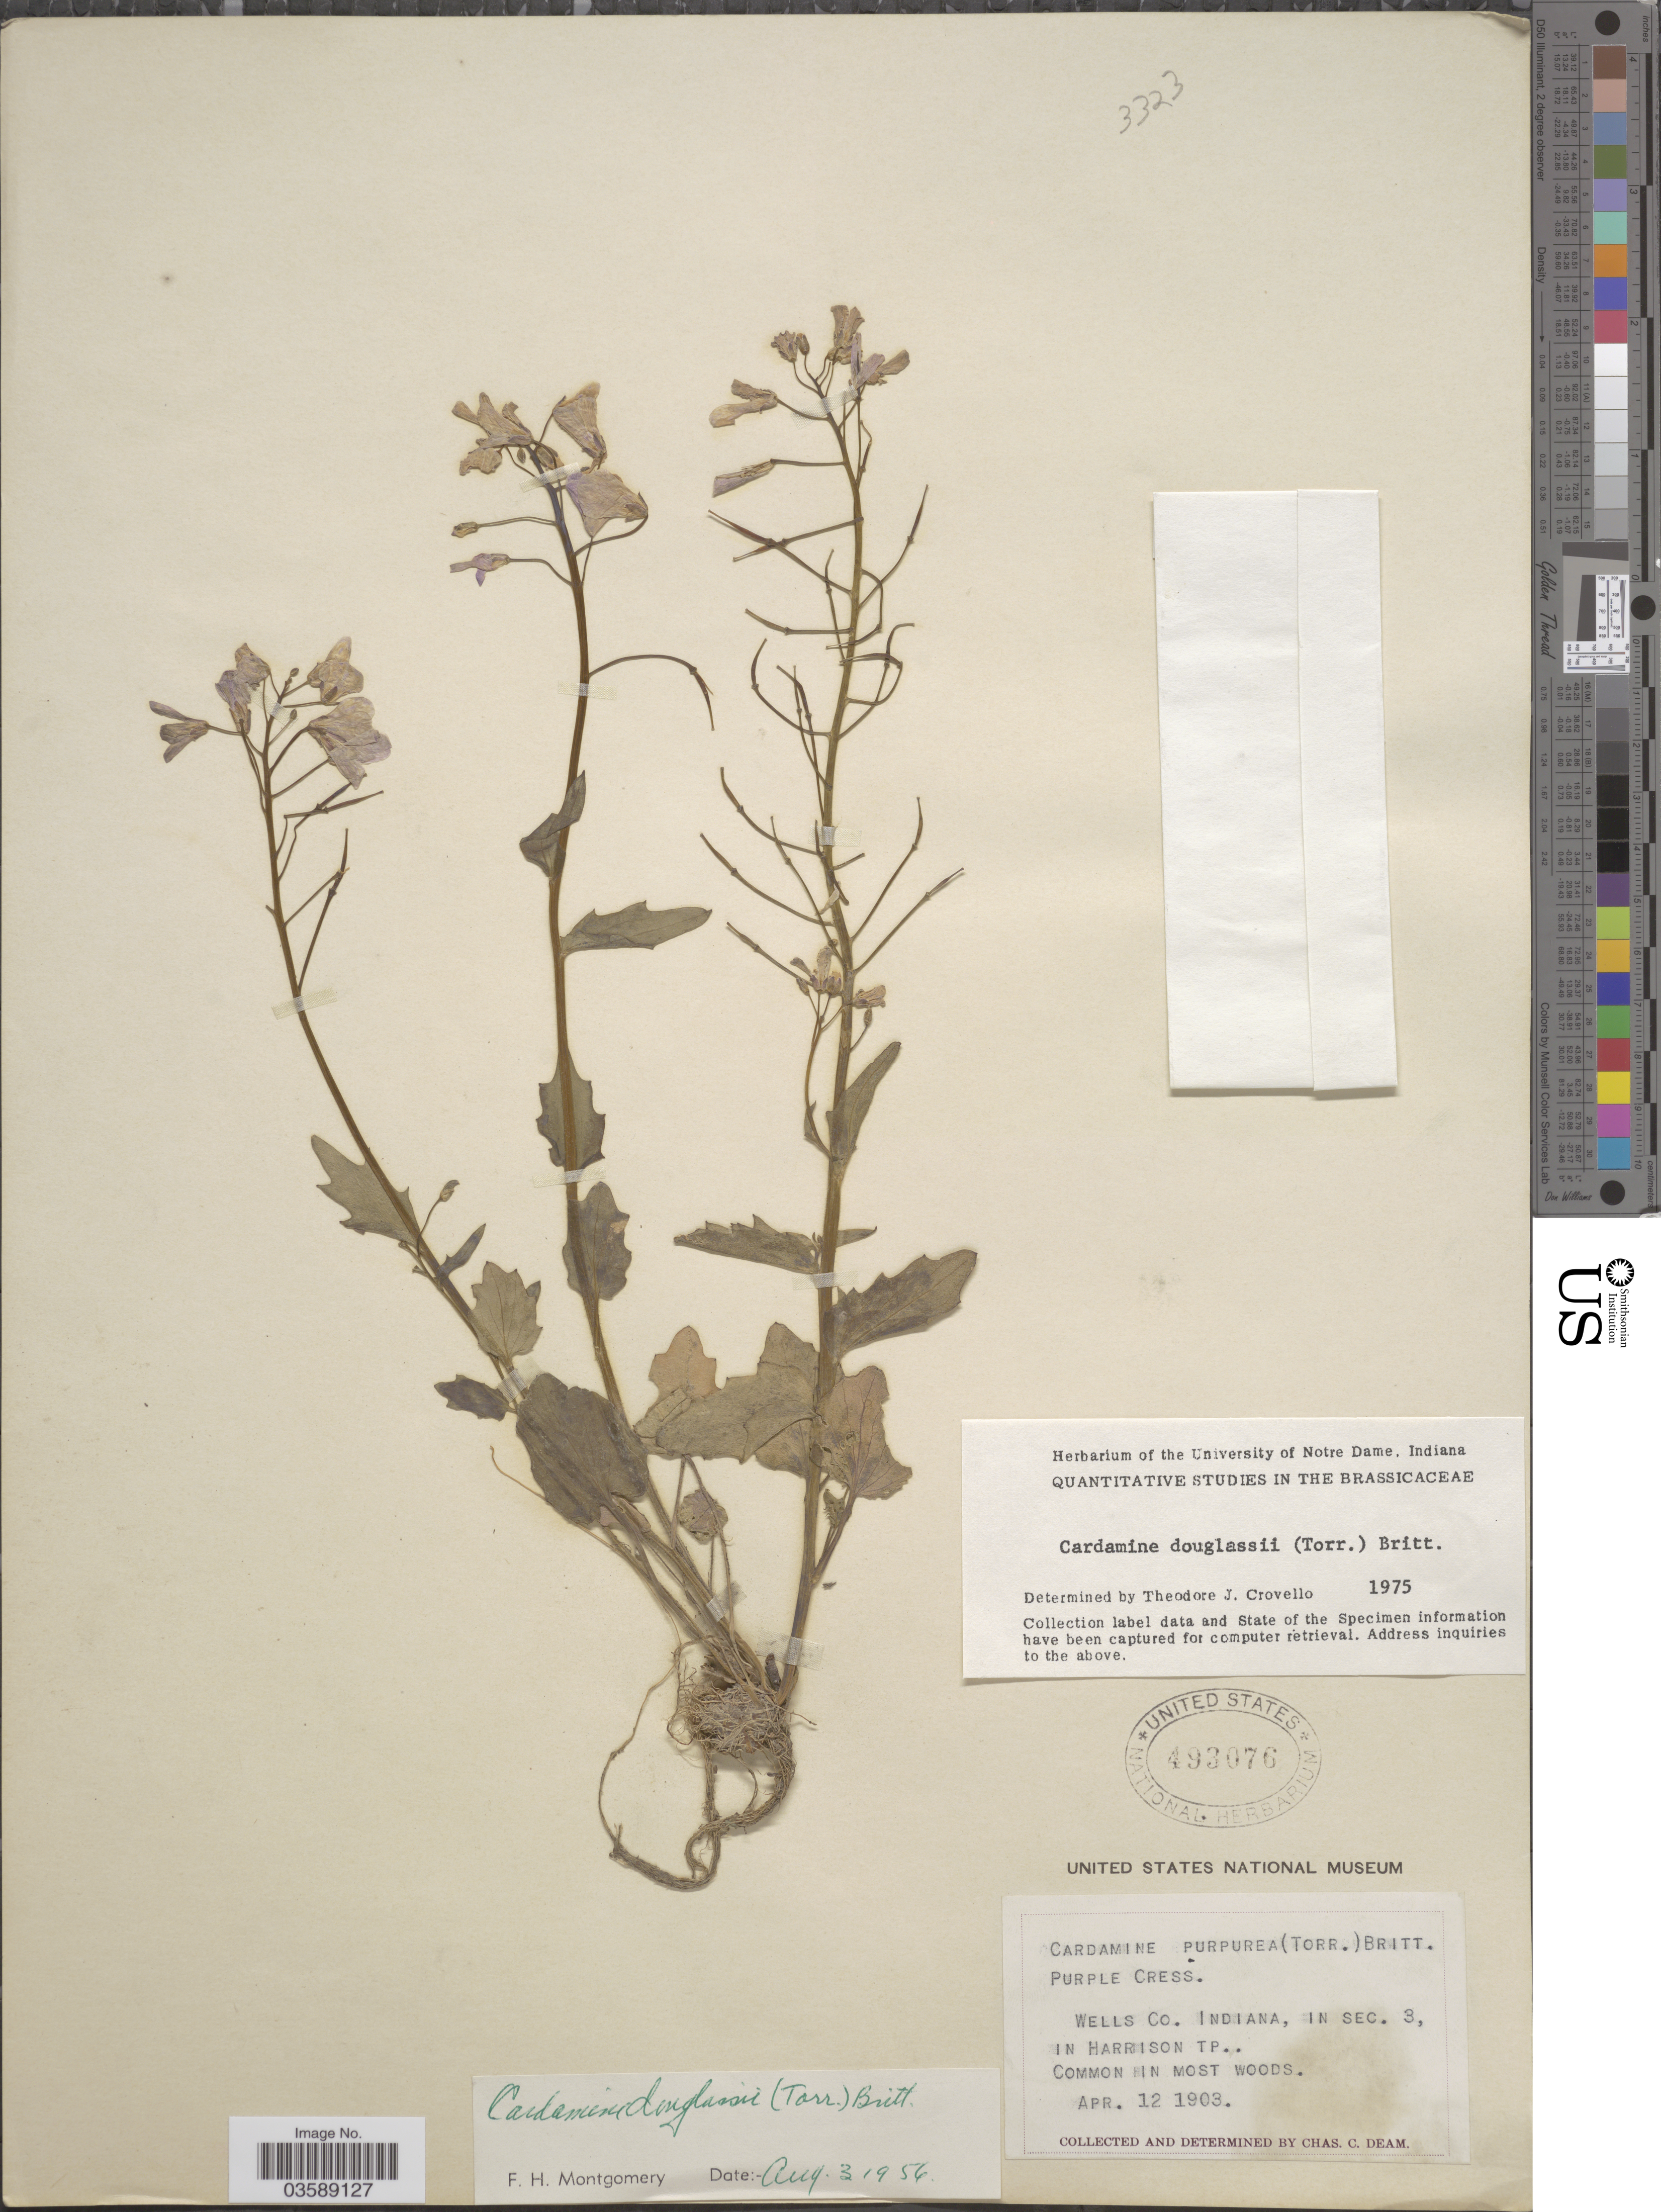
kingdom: Plantae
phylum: Tracheophyta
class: Magnoliopsida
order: Brassicales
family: Brassicaceae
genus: Cardamine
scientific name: Cardamine douglassii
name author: Britton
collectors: C. C. Deam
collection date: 1903-04-12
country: United States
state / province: Indiana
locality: Wells Co. In sec. 3, in Harrison Tp.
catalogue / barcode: US 493076